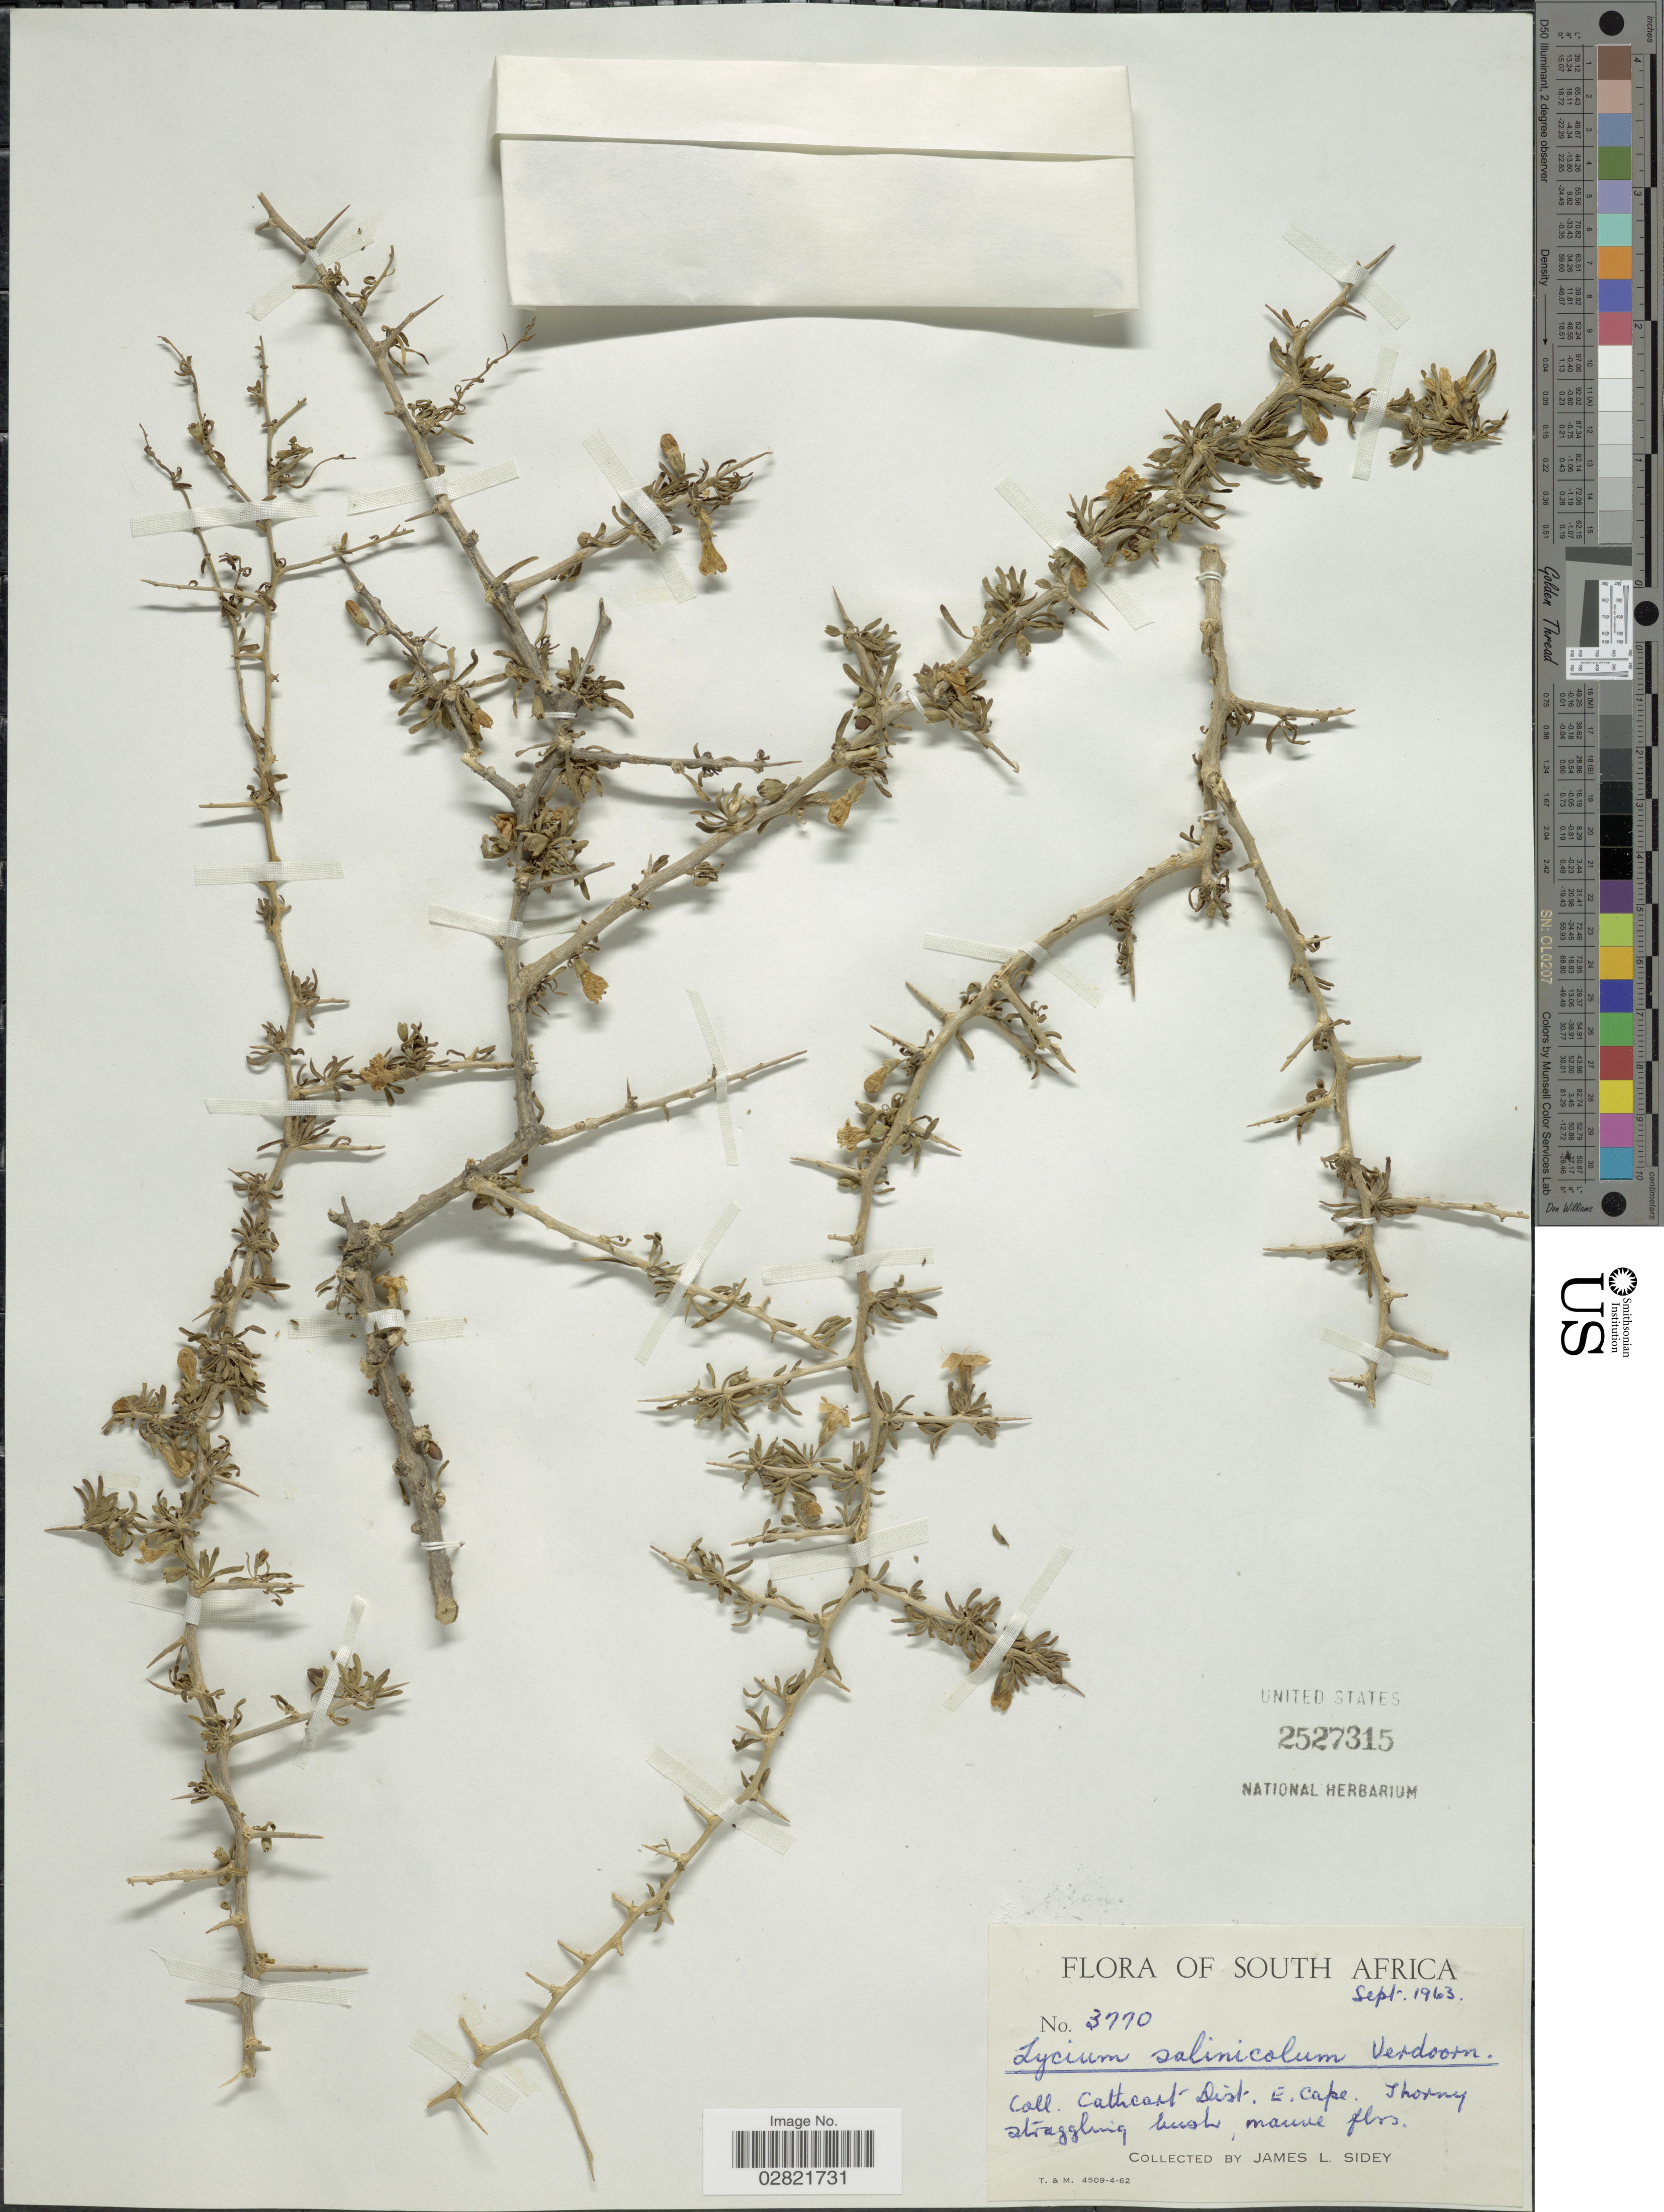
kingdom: Plantae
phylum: Tracheophyta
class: Magnoliopsida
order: Solanales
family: Solanaceae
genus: Lycium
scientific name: Lycium salinicola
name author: I. Verd.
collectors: J. L. Sidey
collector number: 3770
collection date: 1963-09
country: South Africa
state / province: Eastern Cape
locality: Cathcart Dist. E. Cape.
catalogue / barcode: US 2527315